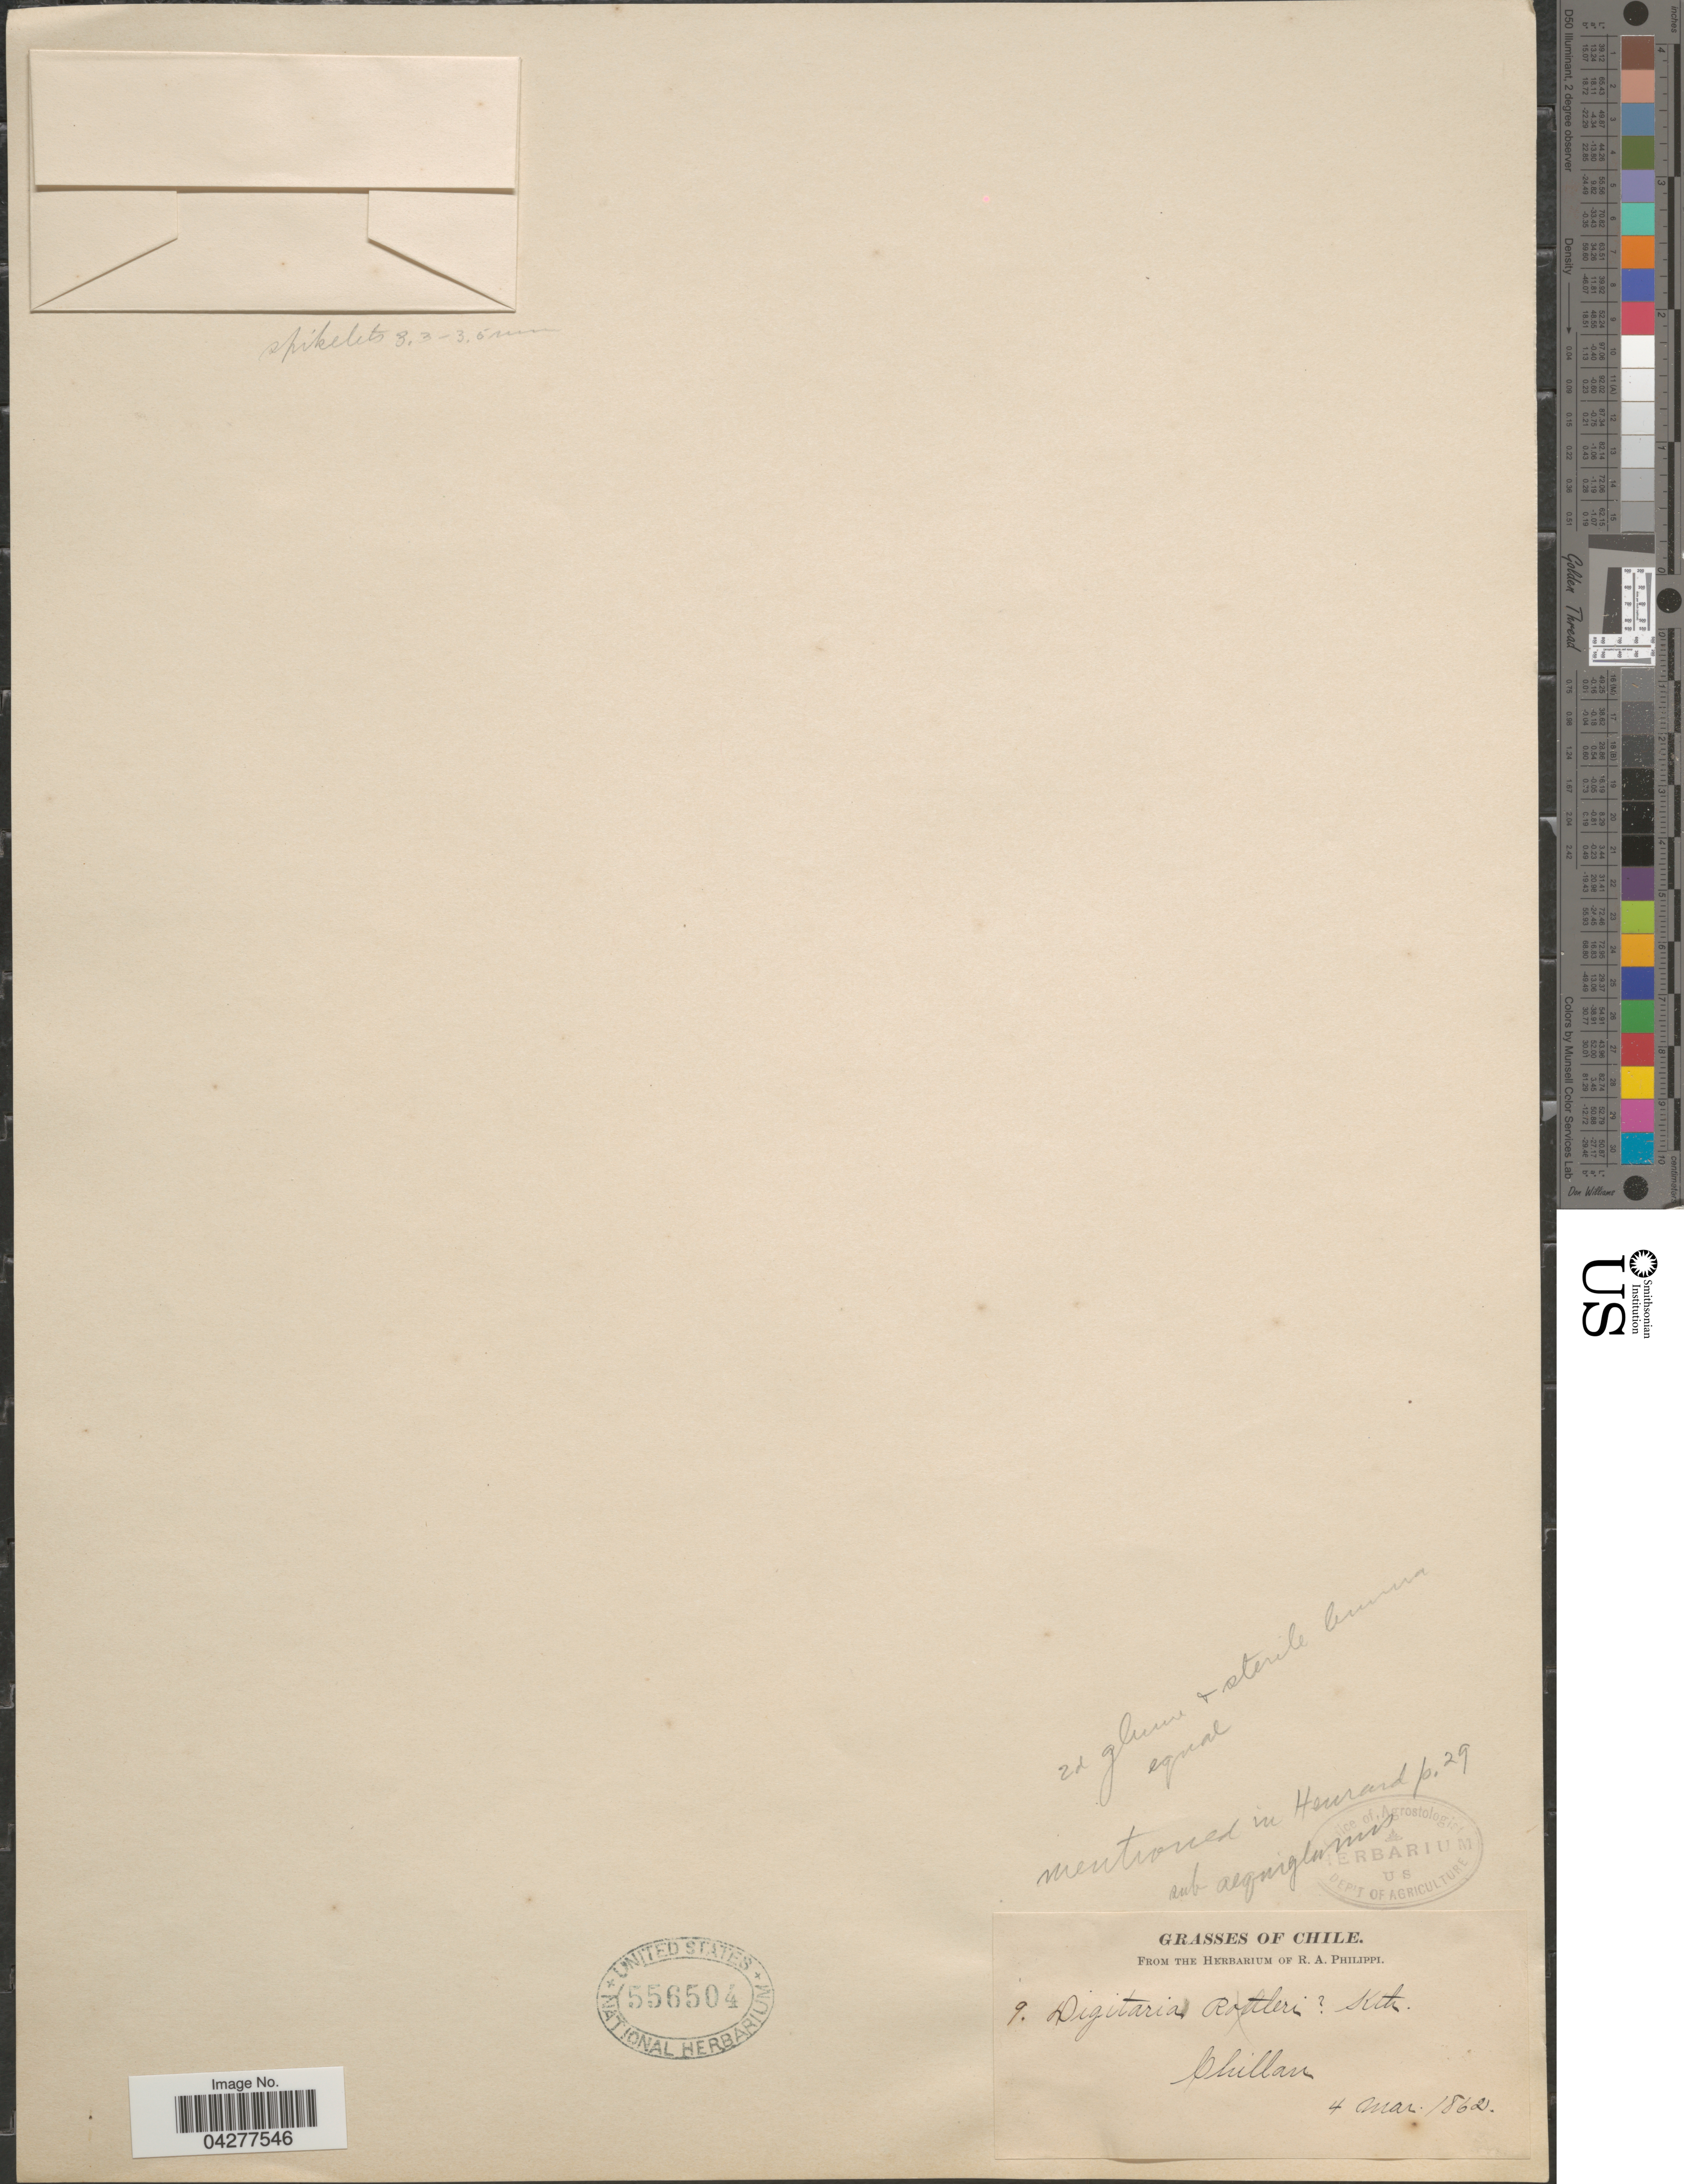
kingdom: Plantae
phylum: Tracheophyta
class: Liliopsida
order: Poales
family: Poaceae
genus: Digitaria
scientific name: Digitaria sp.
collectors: ex. herb. R.A. Philippi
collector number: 9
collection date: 1862-03-04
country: Chile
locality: Chillan.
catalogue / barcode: US 556504